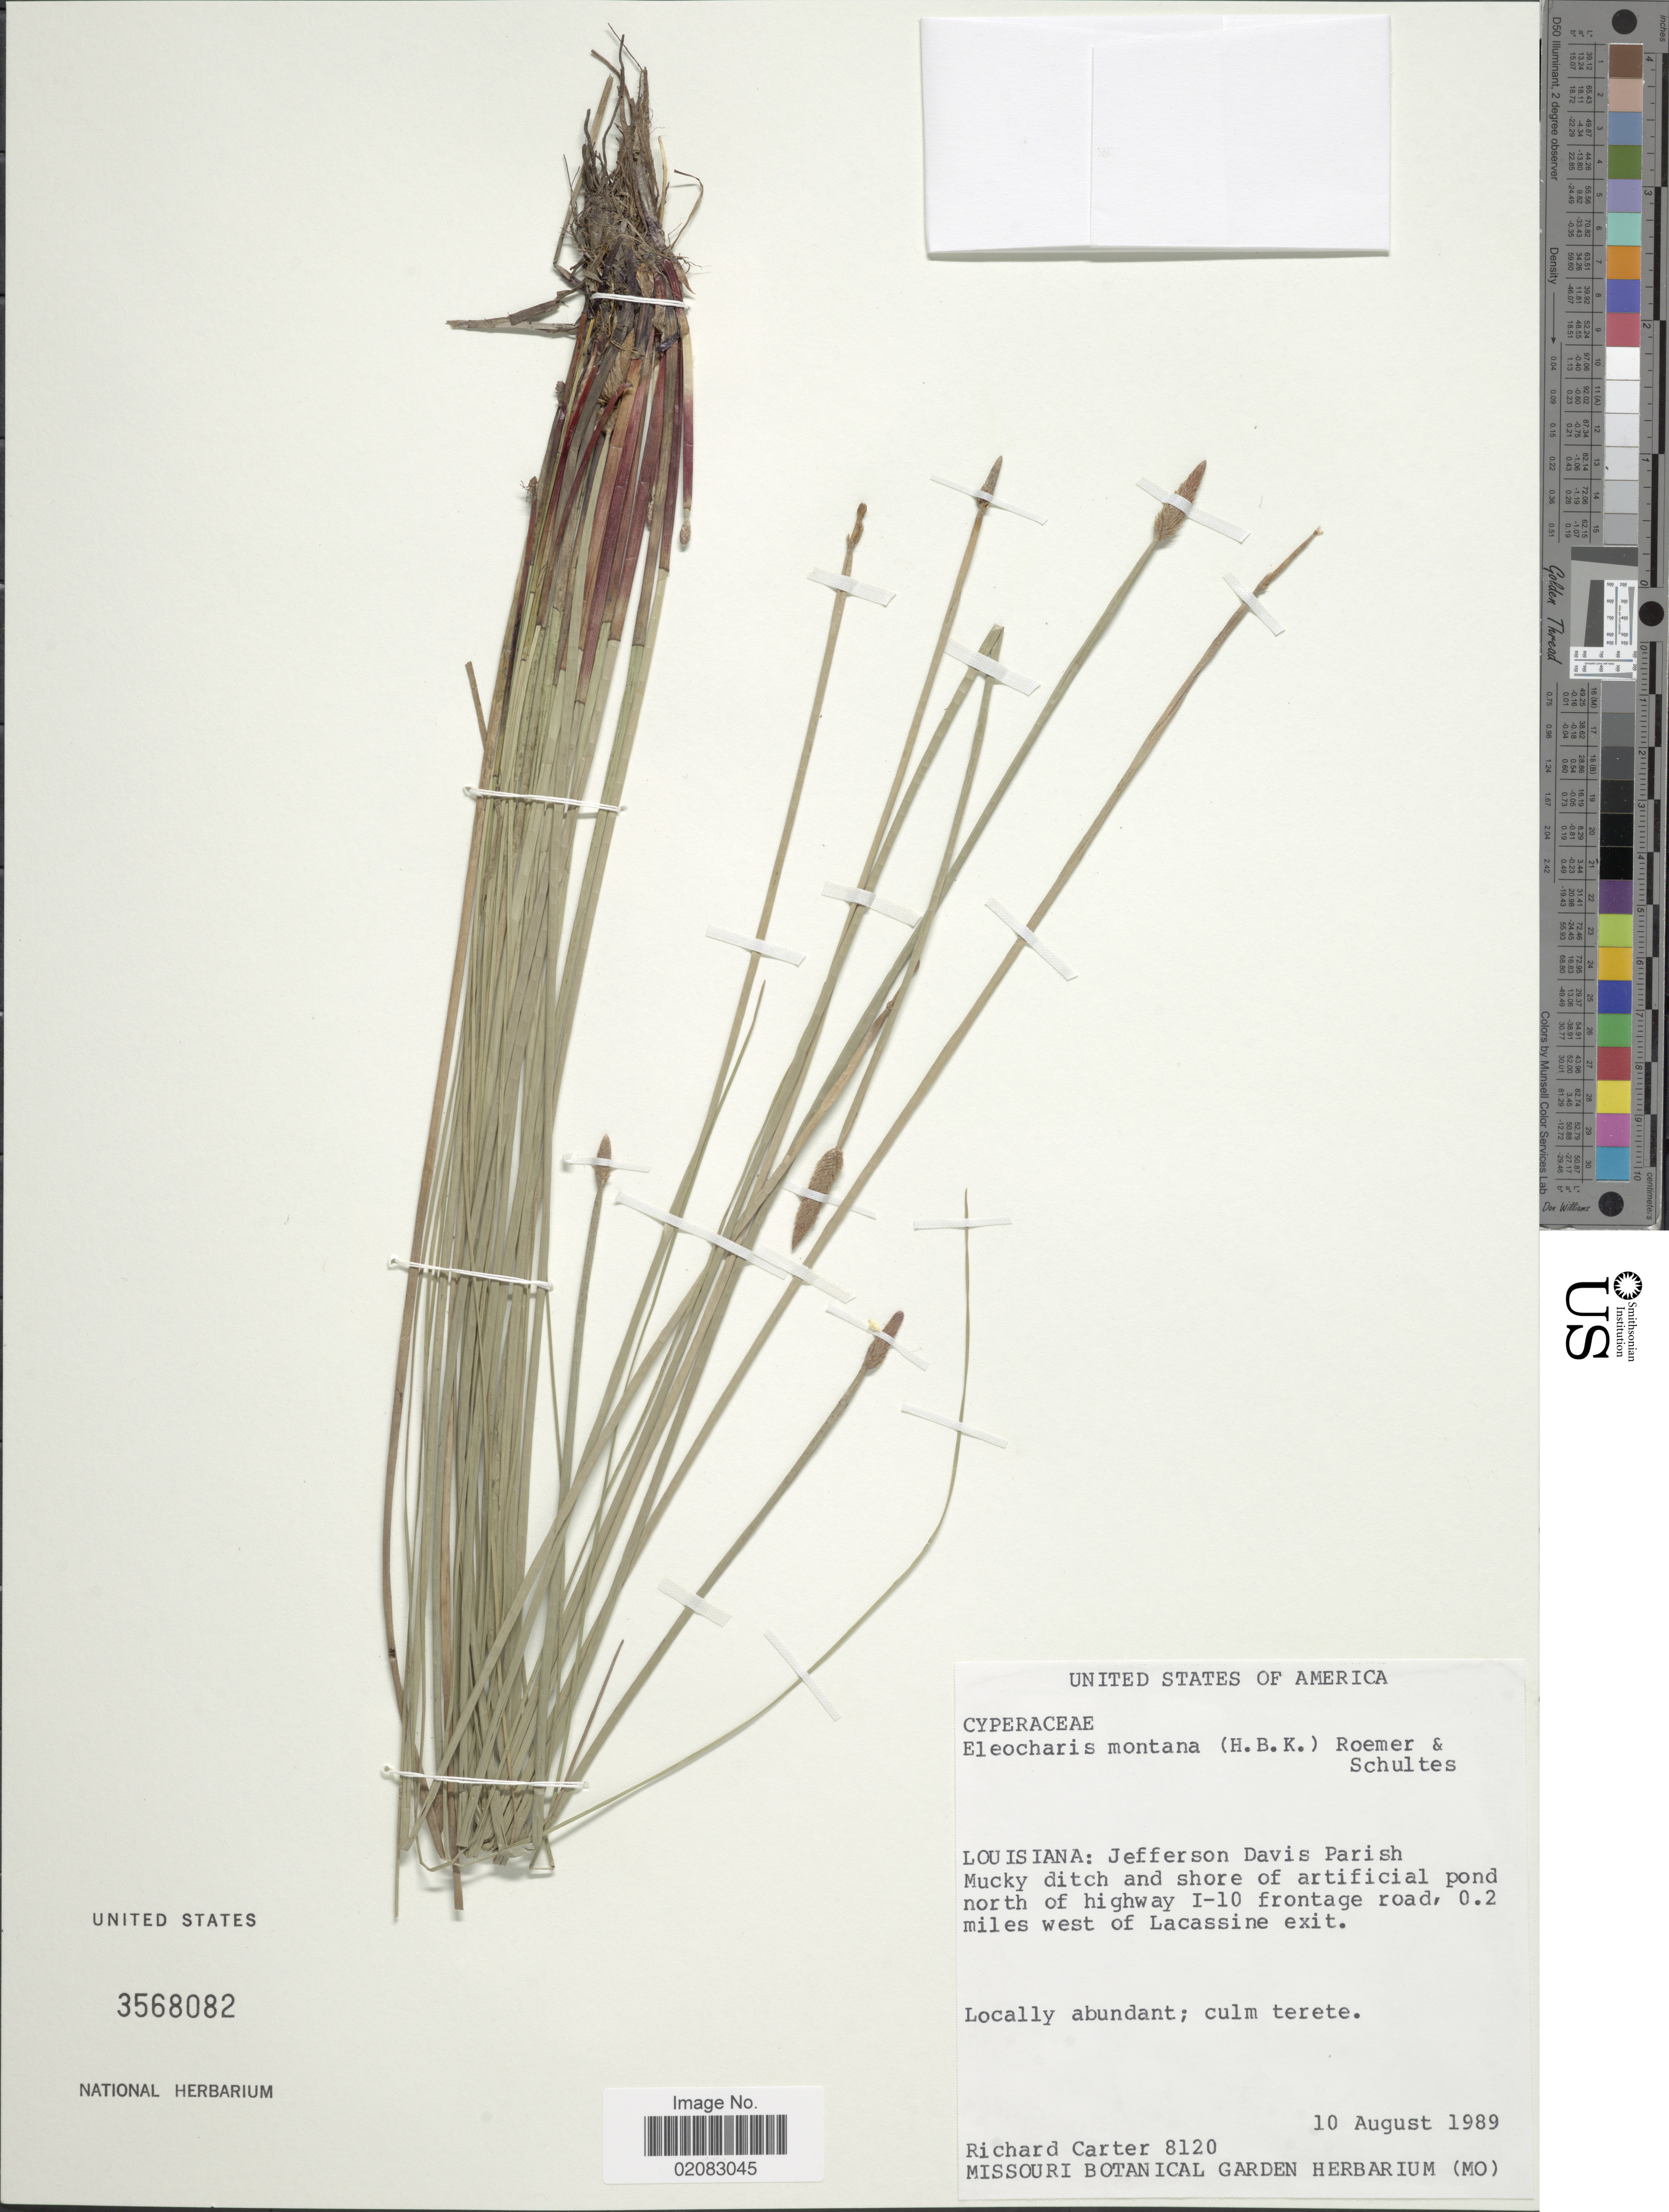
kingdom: Plantae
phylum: Tracheophyta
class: Liliopsida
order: Poales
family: Cyperaceae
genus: Eleocharis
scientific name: Eleocharis montana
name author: (Kunth) Roem. & Schult.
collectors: R. Carter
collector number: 8120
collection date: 1989-08-10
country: United States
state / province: Louisiana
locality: Jefferson Davis Parish Mucky ditch and shore of artificial pond north of highway I-10 frontage road, 0.2 miles west of Lacassine exit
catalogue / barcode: US 3568082